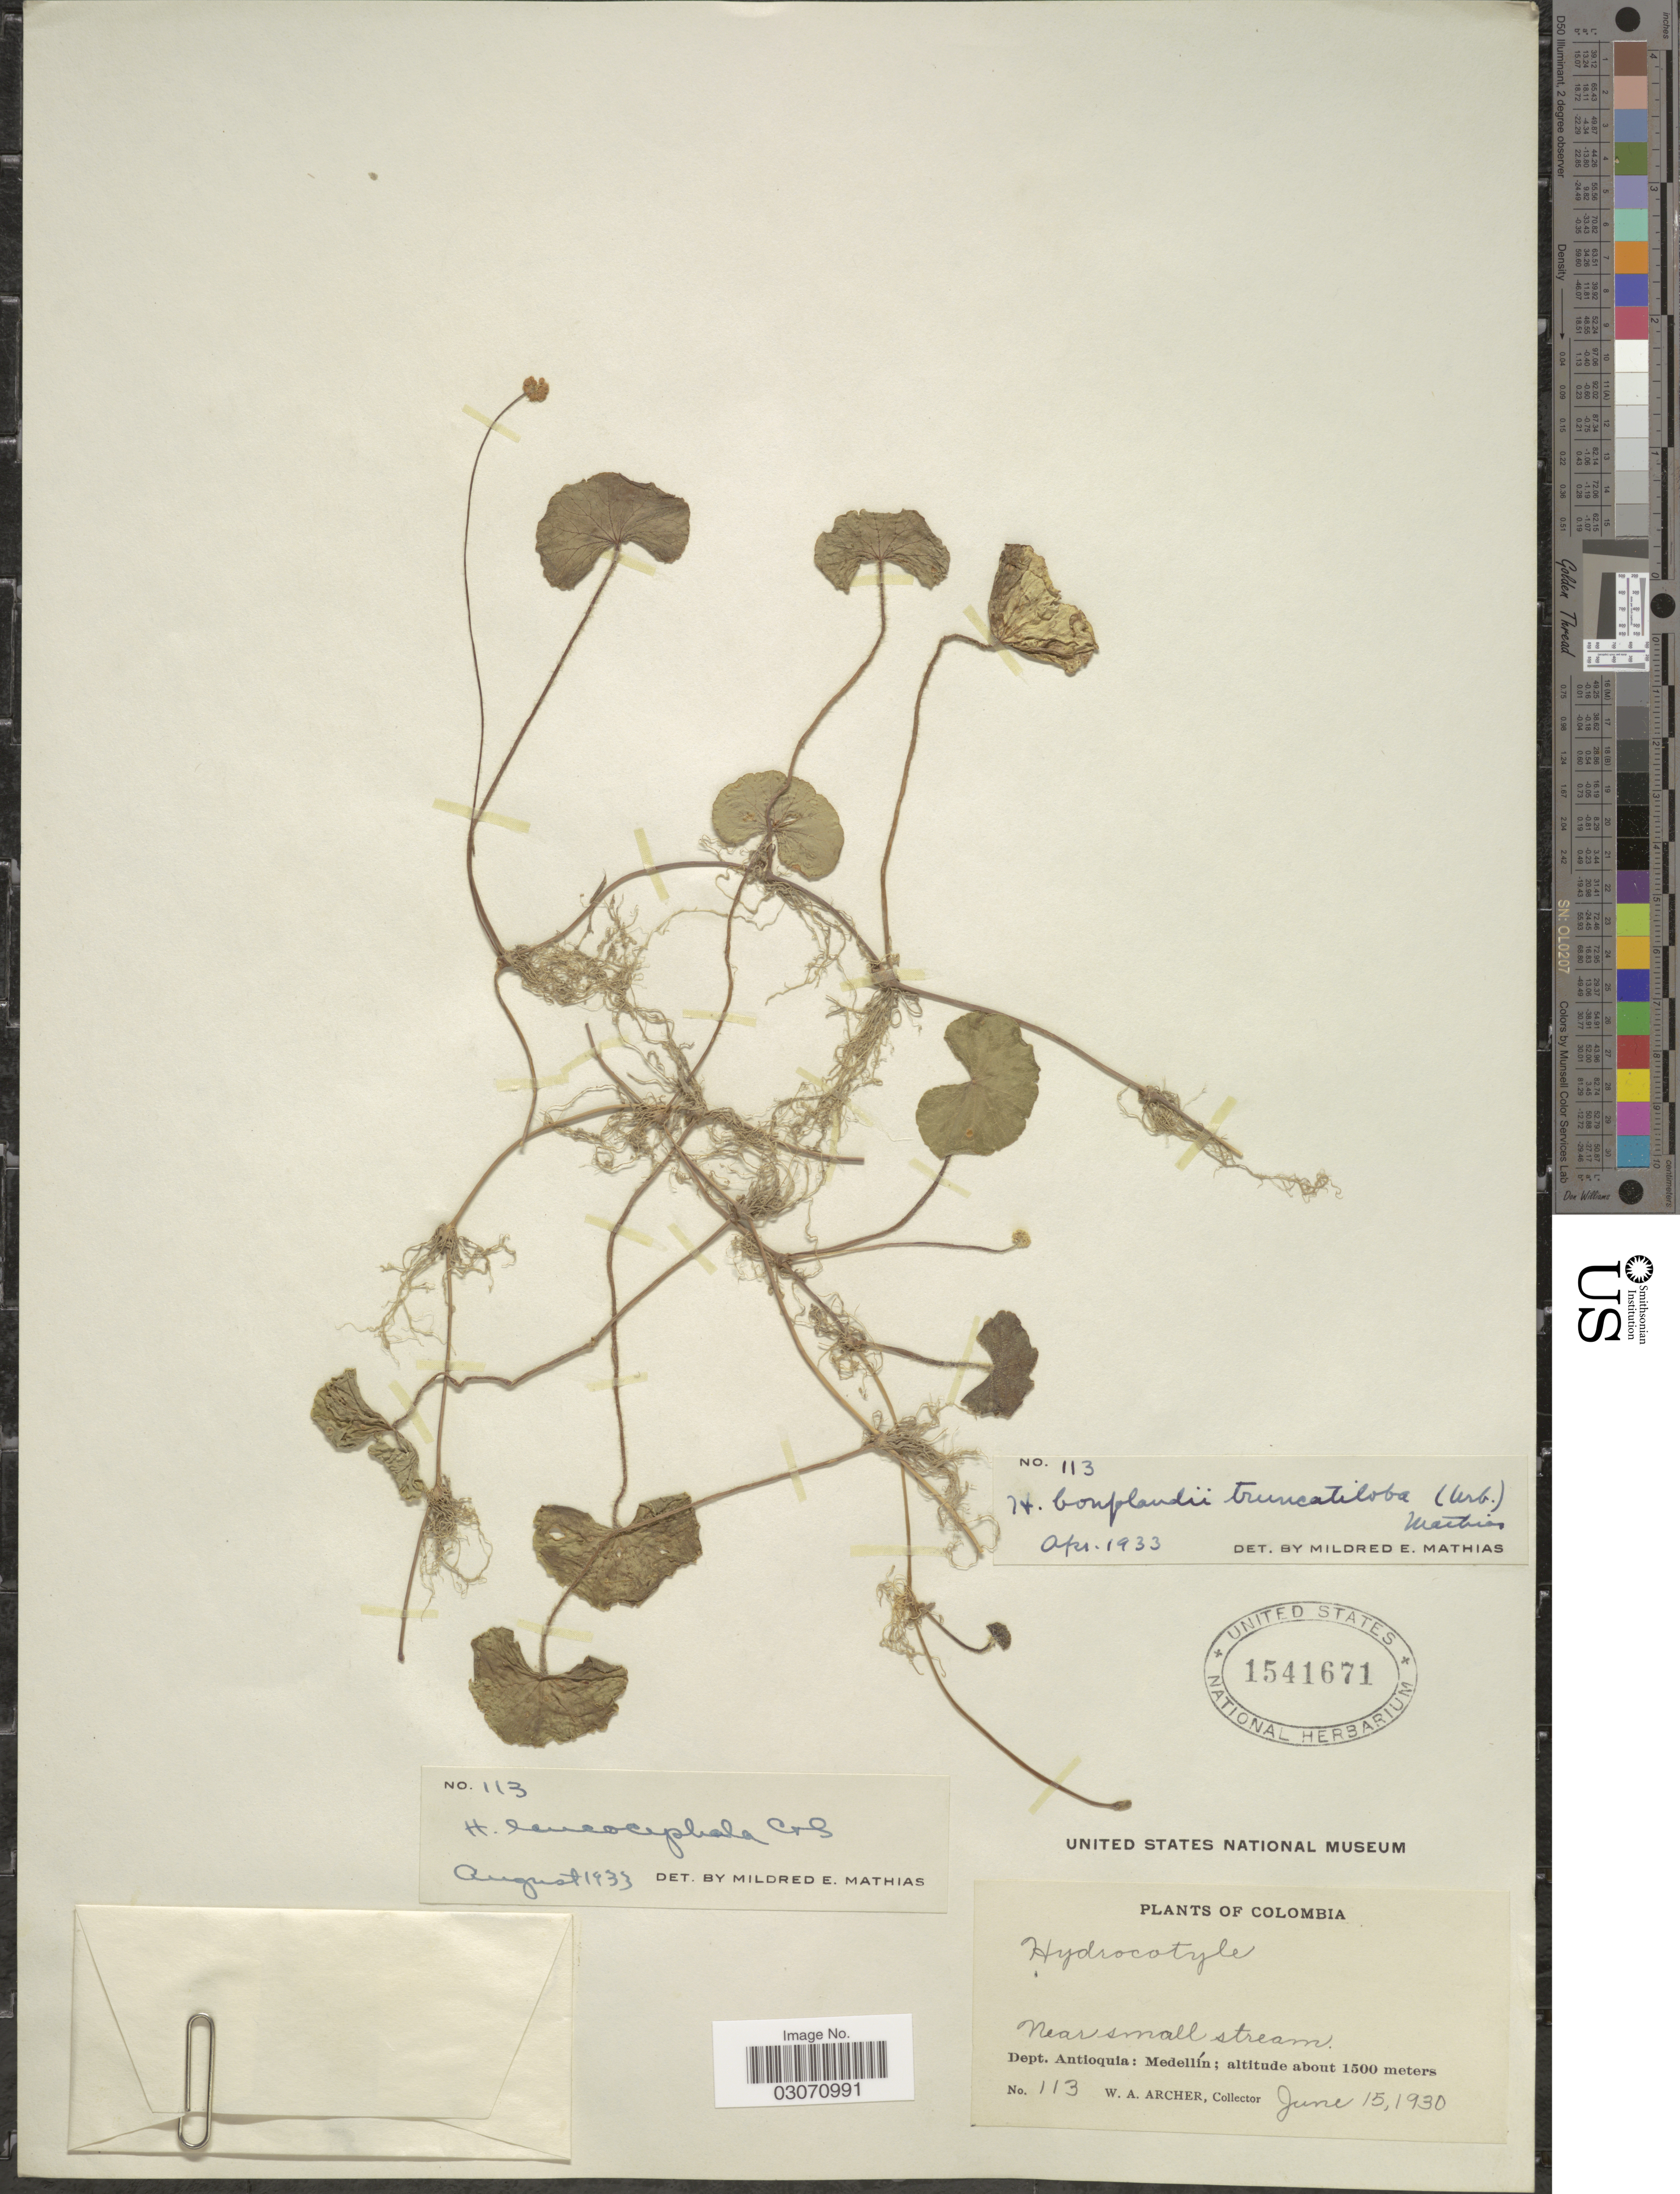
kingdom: Plantae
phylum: Tracheophyta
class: Magnoliopsida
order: Apiales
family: Araliaceae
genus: Hydrocotyle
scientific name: Hydrocotyle leucocephala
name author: Cham. & Schltdl.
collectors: W. Archer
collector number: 113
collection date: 1930-06-15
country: Colombia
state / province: Antioquia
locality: Near small stream, Dept. Antioquia: Medellín.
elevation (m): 1500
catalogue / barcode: US 1541671